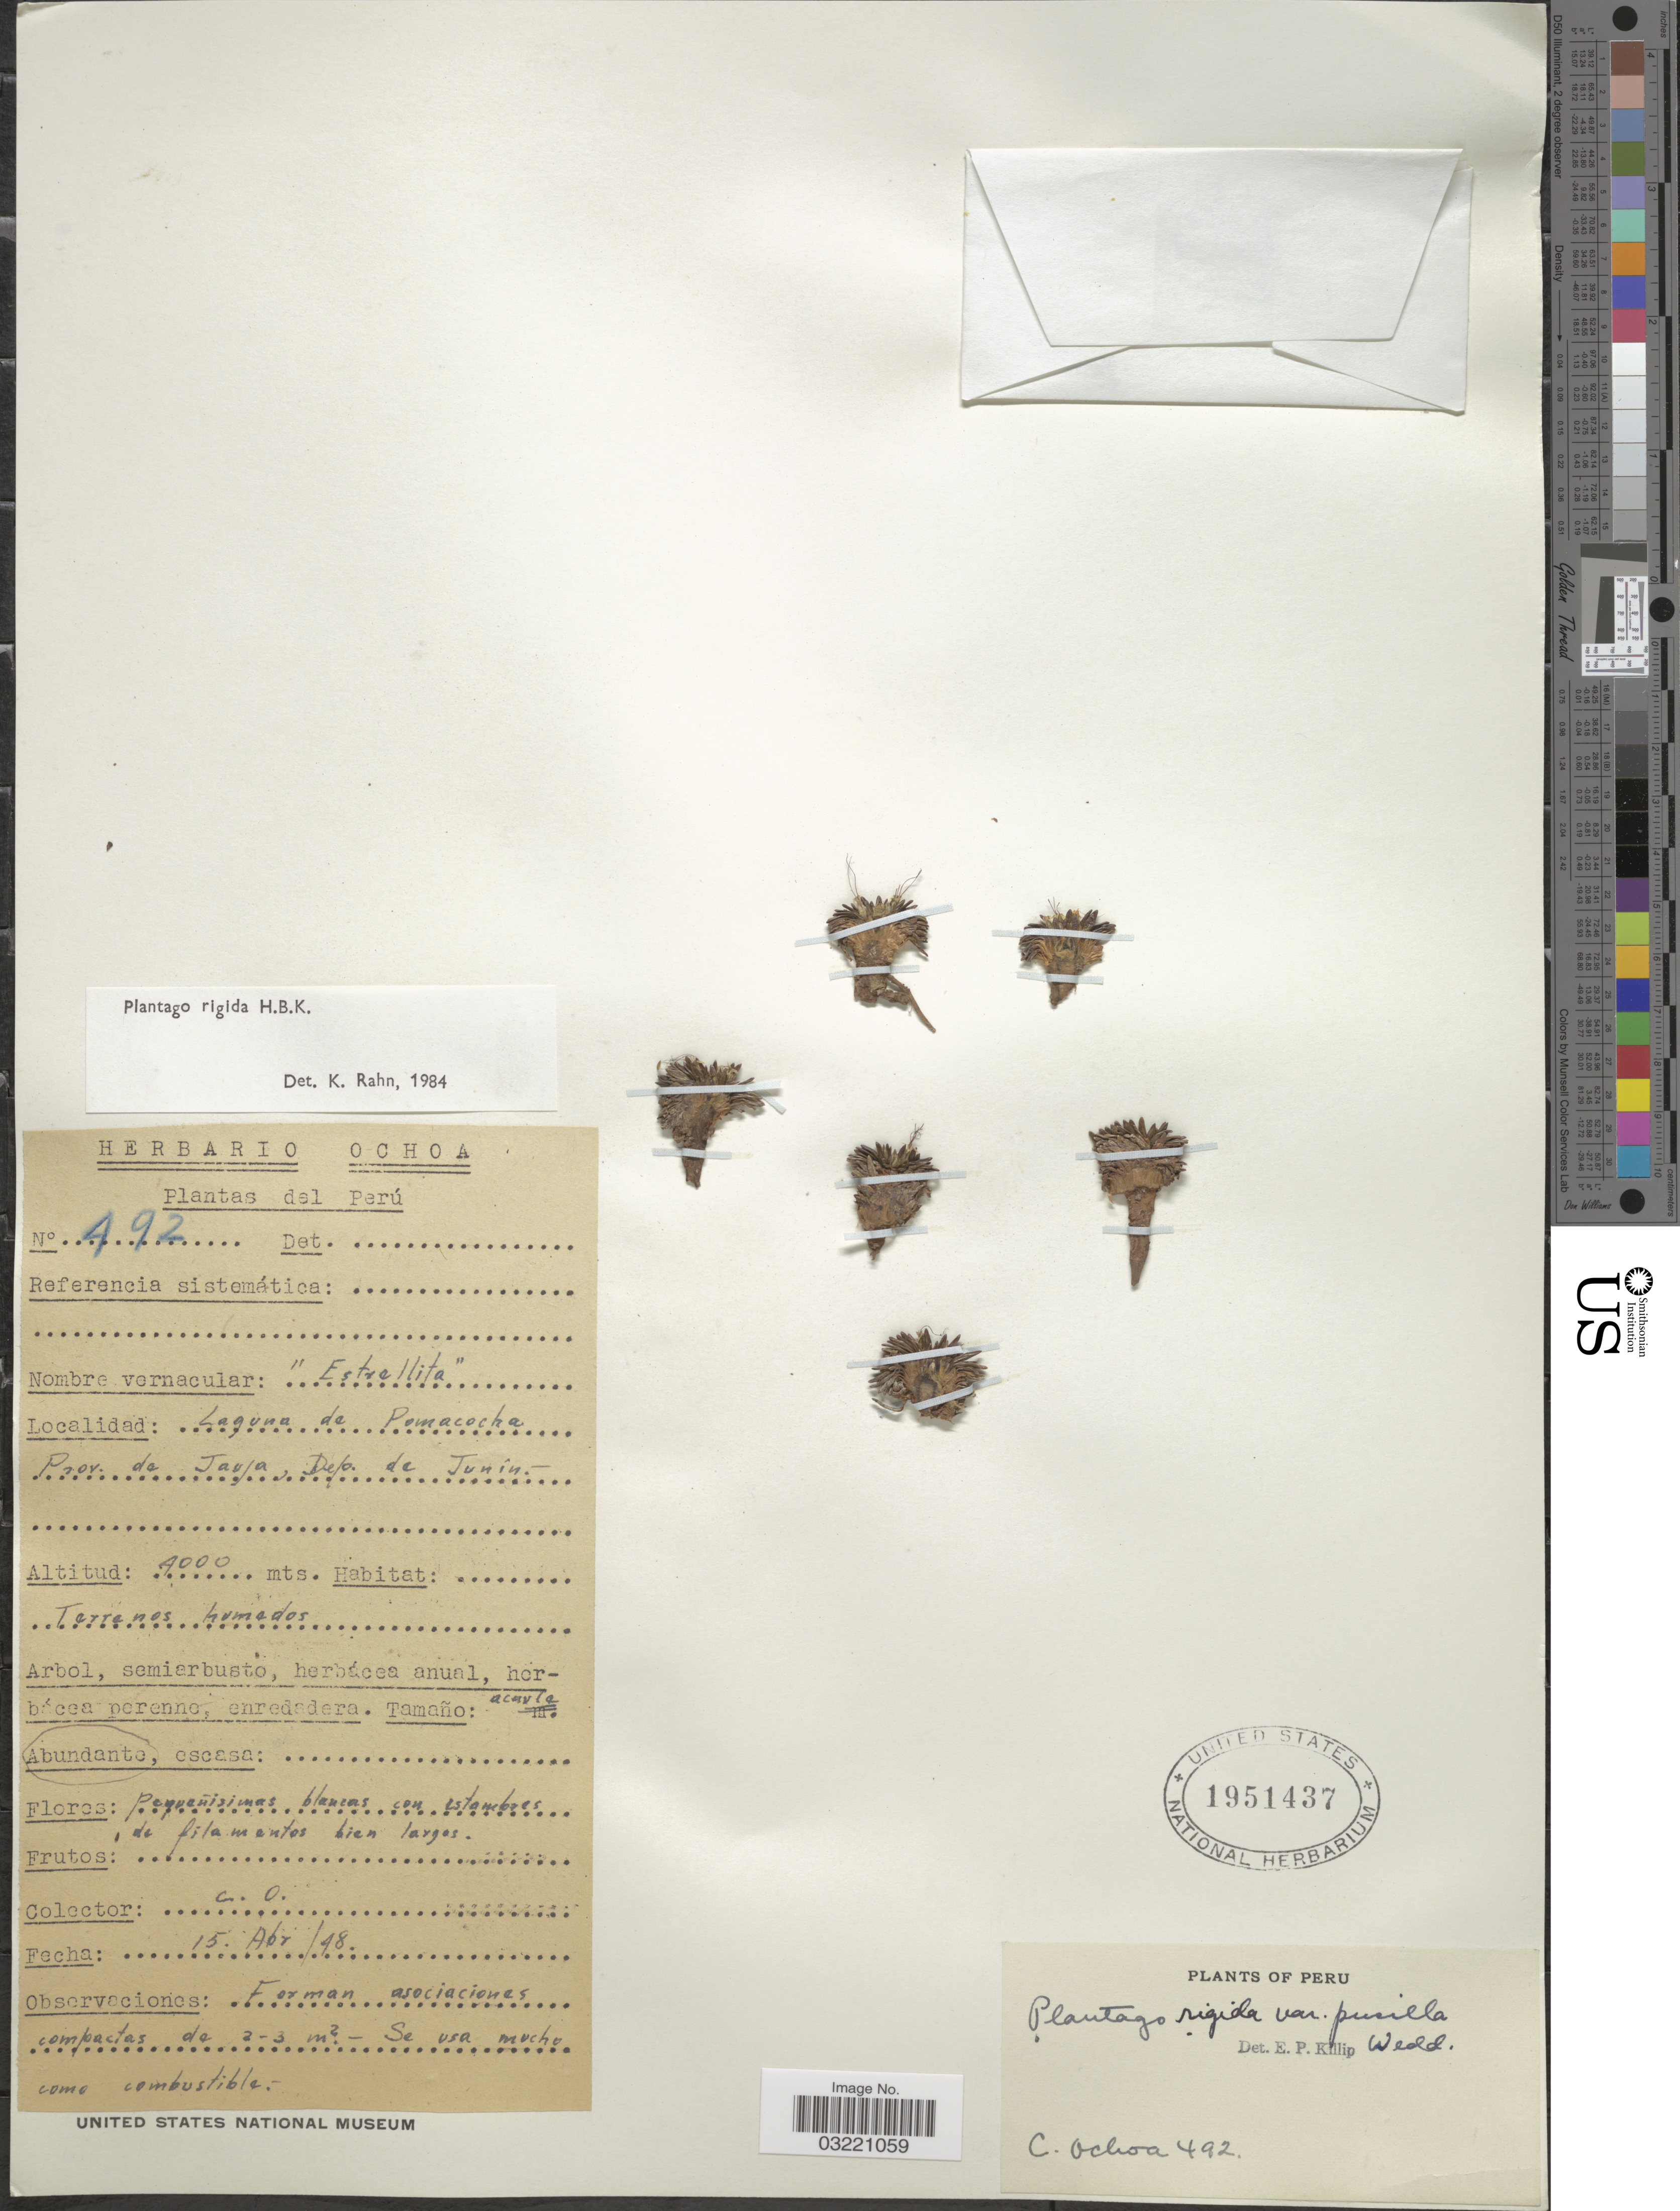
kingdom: Plantae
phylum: Tracheophyta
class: Magnoliopsida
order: Lamiales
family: Plantaginaceae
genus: Plantago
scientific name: Plantago rigida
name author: Kunth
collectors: C. Ochoa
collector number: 492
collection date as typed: Transcribed d/m/y: 15/4/48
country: Peru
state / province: Junín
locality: Laguna de Pomacocha, Prov. de Jauja, Dep. de Junín.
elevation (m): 4000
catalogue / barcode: US 1951437